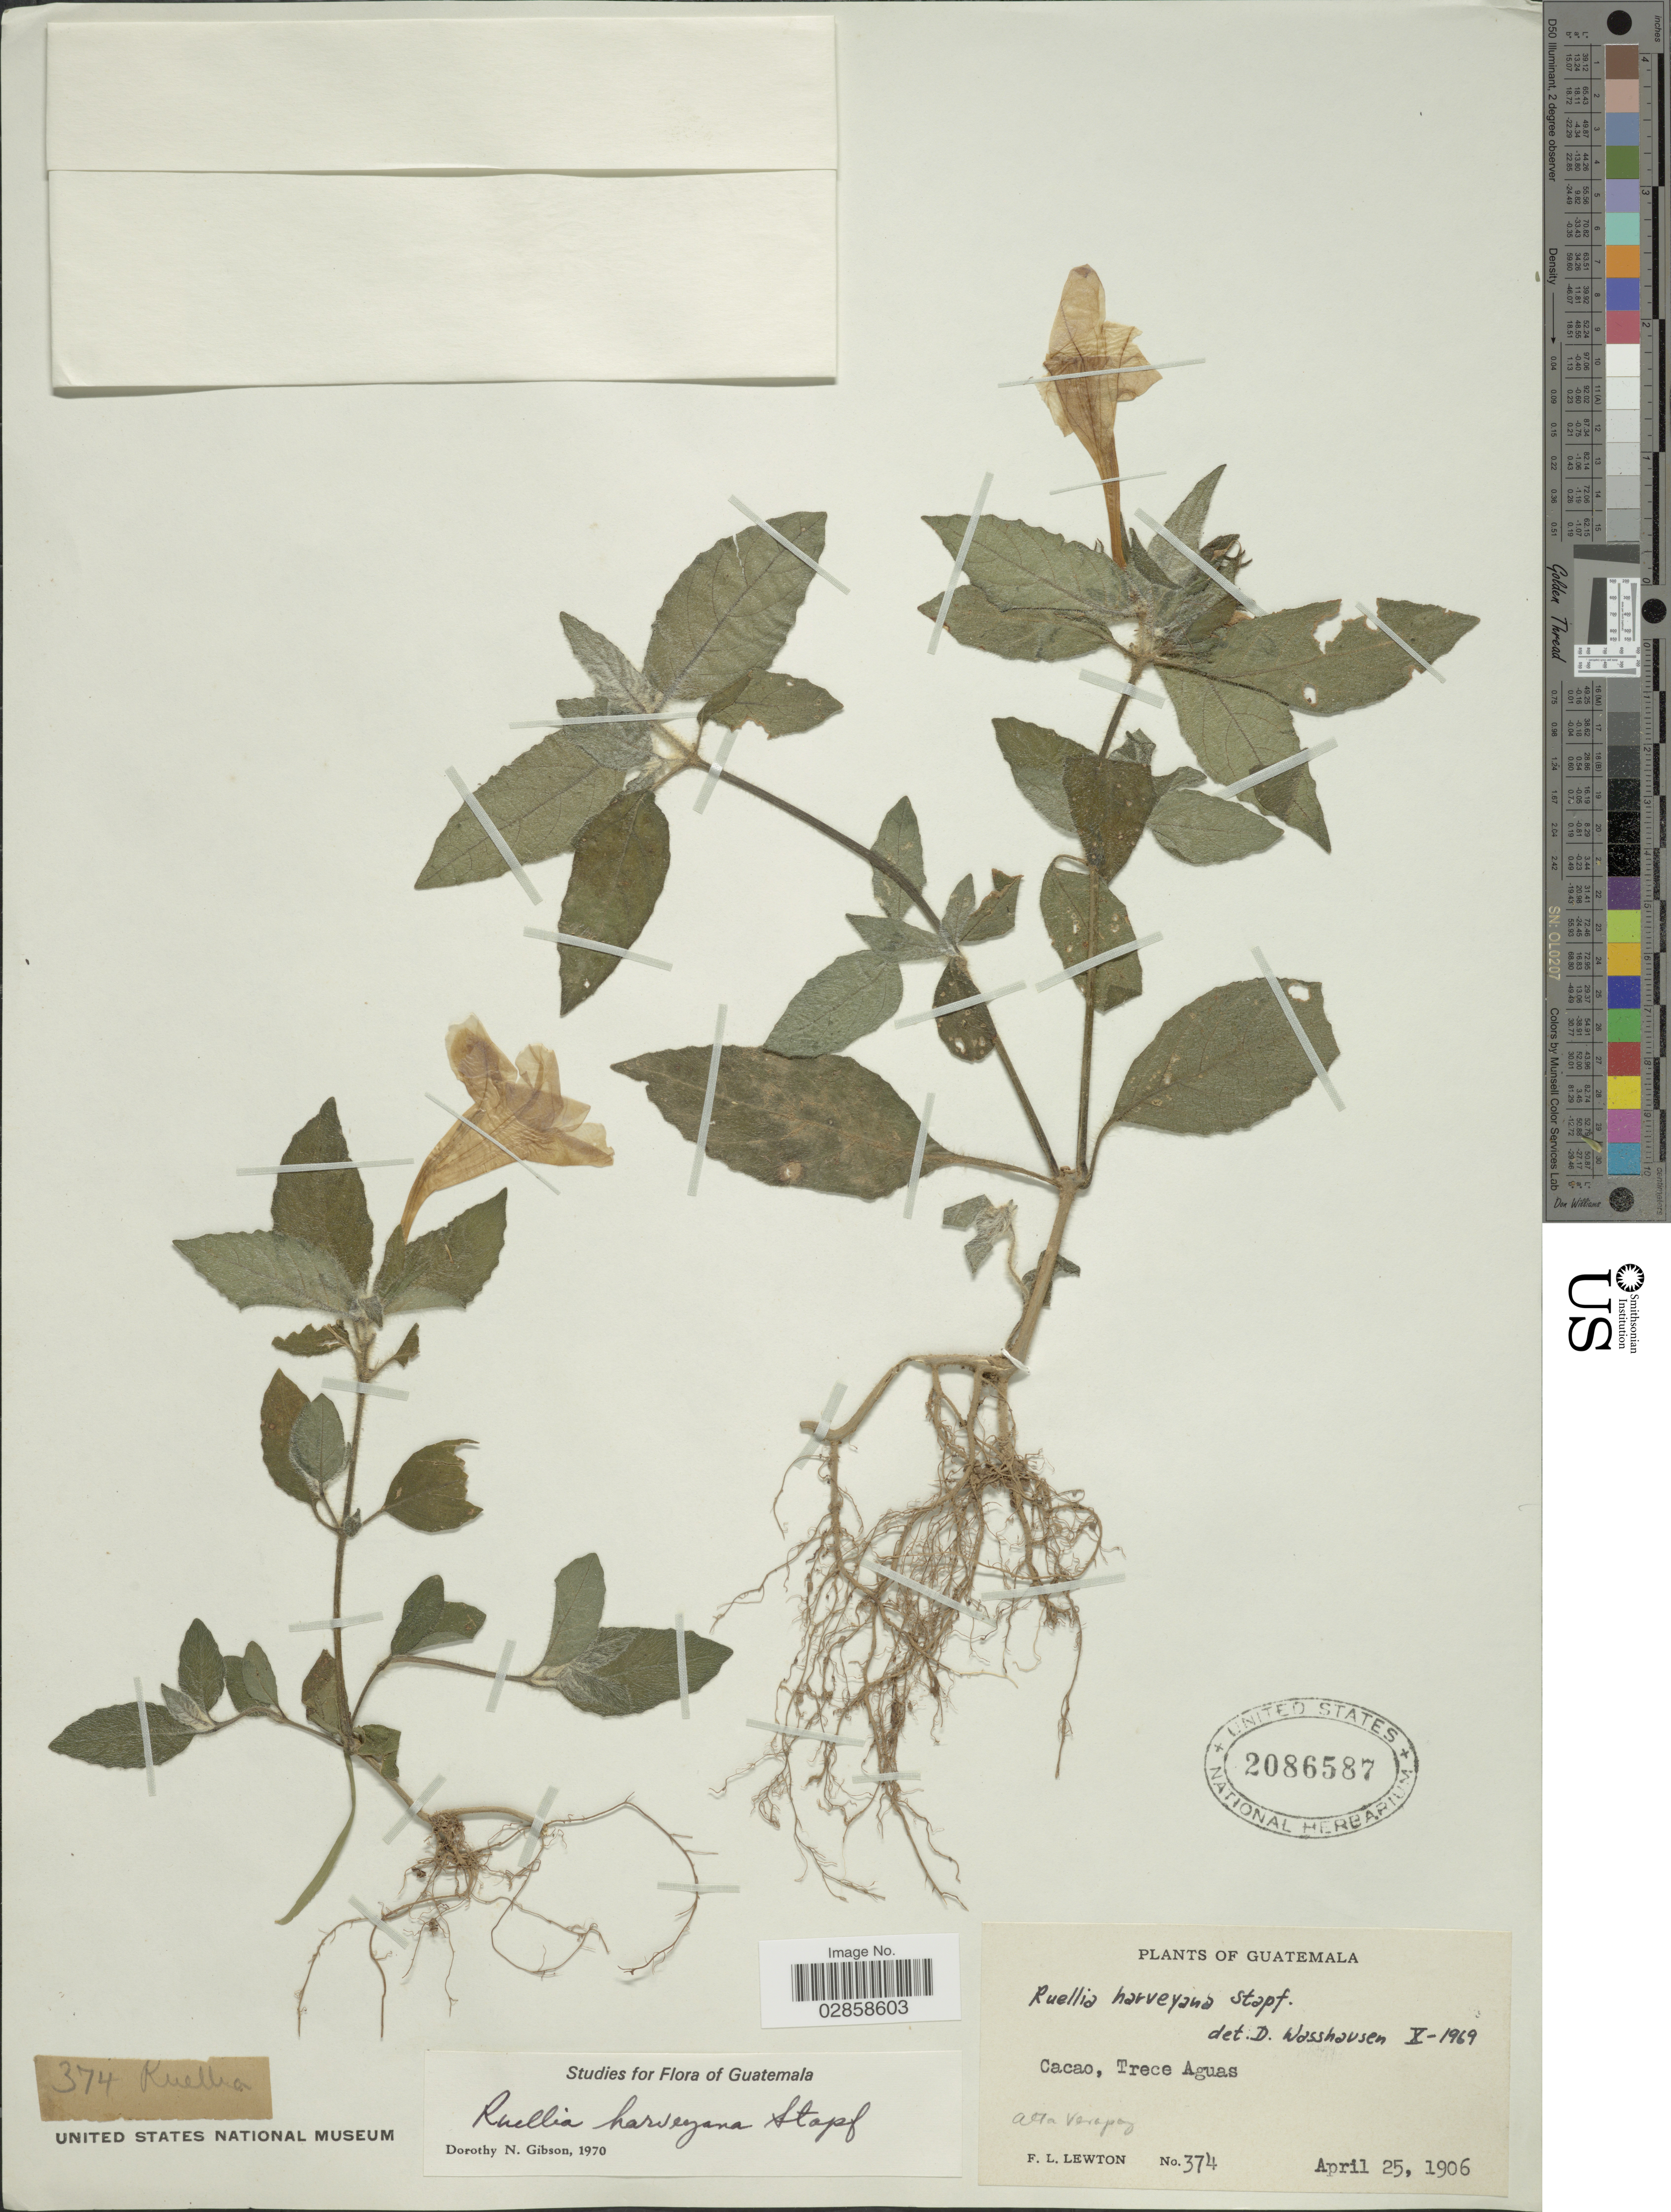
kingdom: Plantae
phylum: Tracheophyta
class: Magnoliopsida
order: Lamiales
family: Acanthaceae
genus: Ruellia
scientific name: Ruellia harveyana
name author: Stapf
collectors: F. L. Lewton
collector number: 374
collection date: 1906-04-25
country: Guatemala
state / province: Alta Verapaz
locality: Cacao, Trece Aguas.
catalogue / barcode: US 2086587